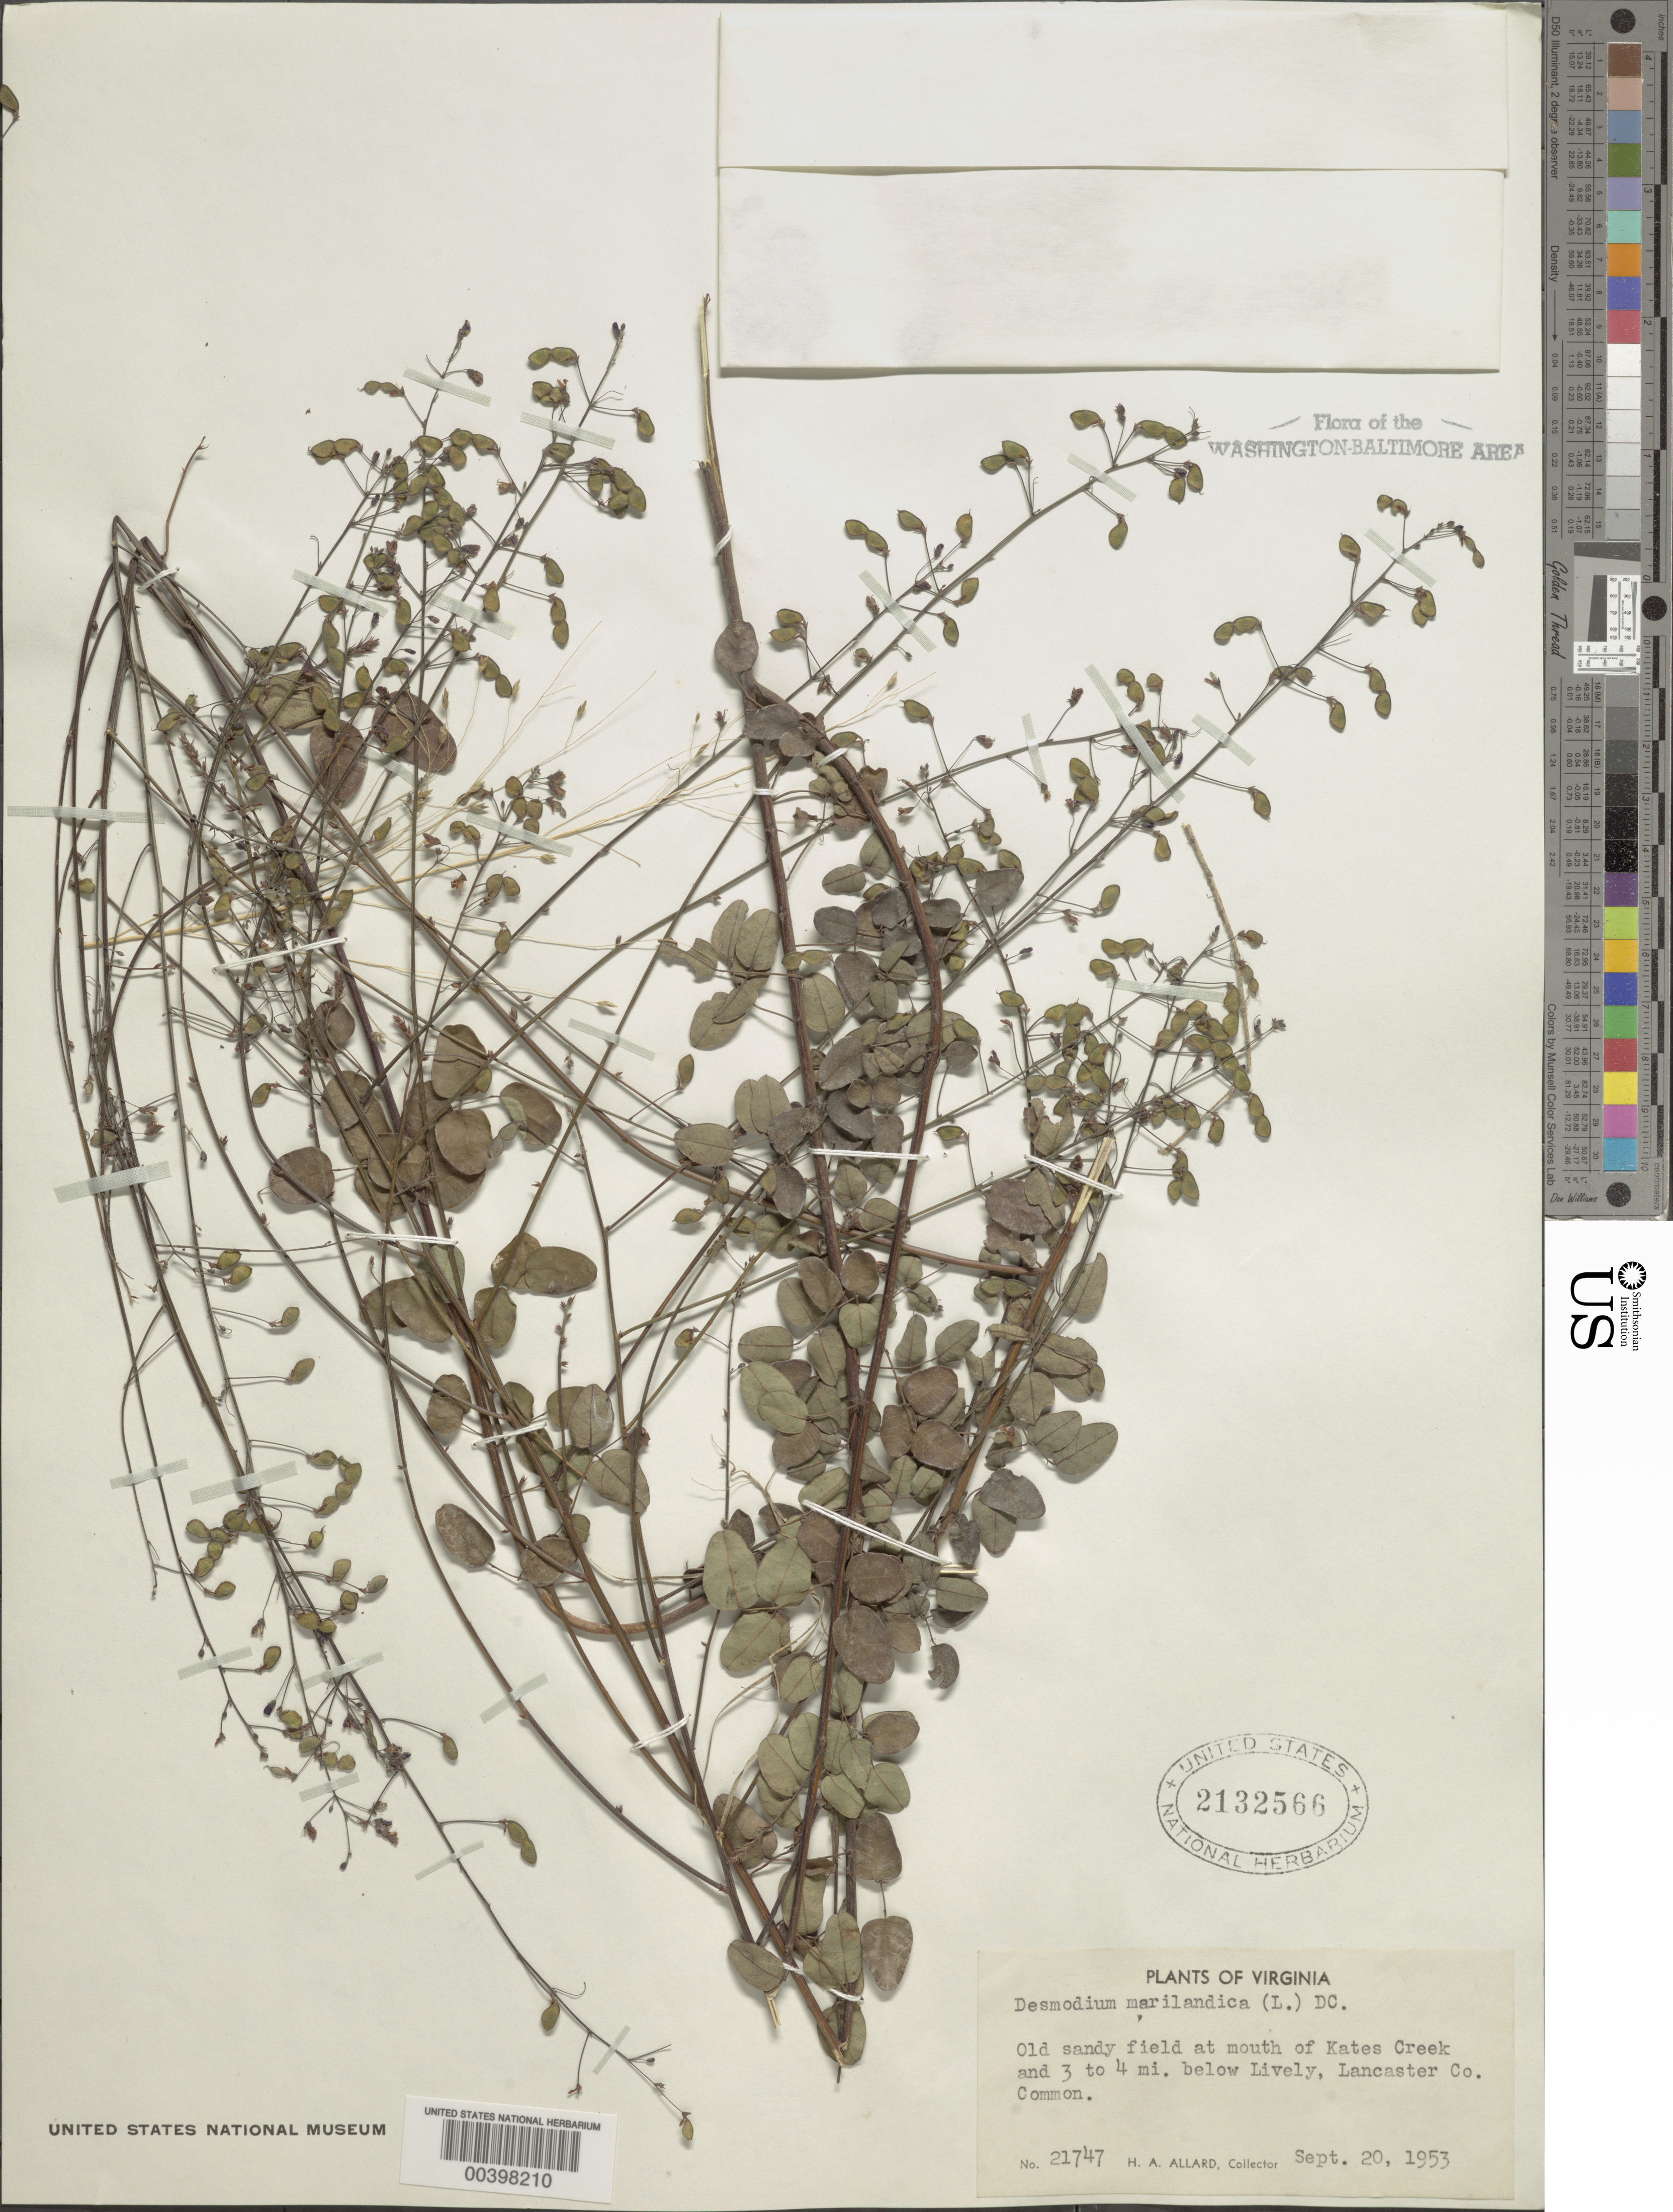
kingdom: Plantae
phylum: Tracheophyta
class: Magnoliopsida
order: Fabales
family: Fabaceae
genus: Desmodium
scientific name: Desmodium marilandicum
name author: Darl.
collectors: H. A. Allard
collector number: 21747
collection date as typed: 20 Sep 1953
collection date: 1953-09-20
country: United States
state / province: Virginia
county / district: Lancaster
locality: Mouth of Kates Creek, below Lively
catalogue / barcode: US 2132566